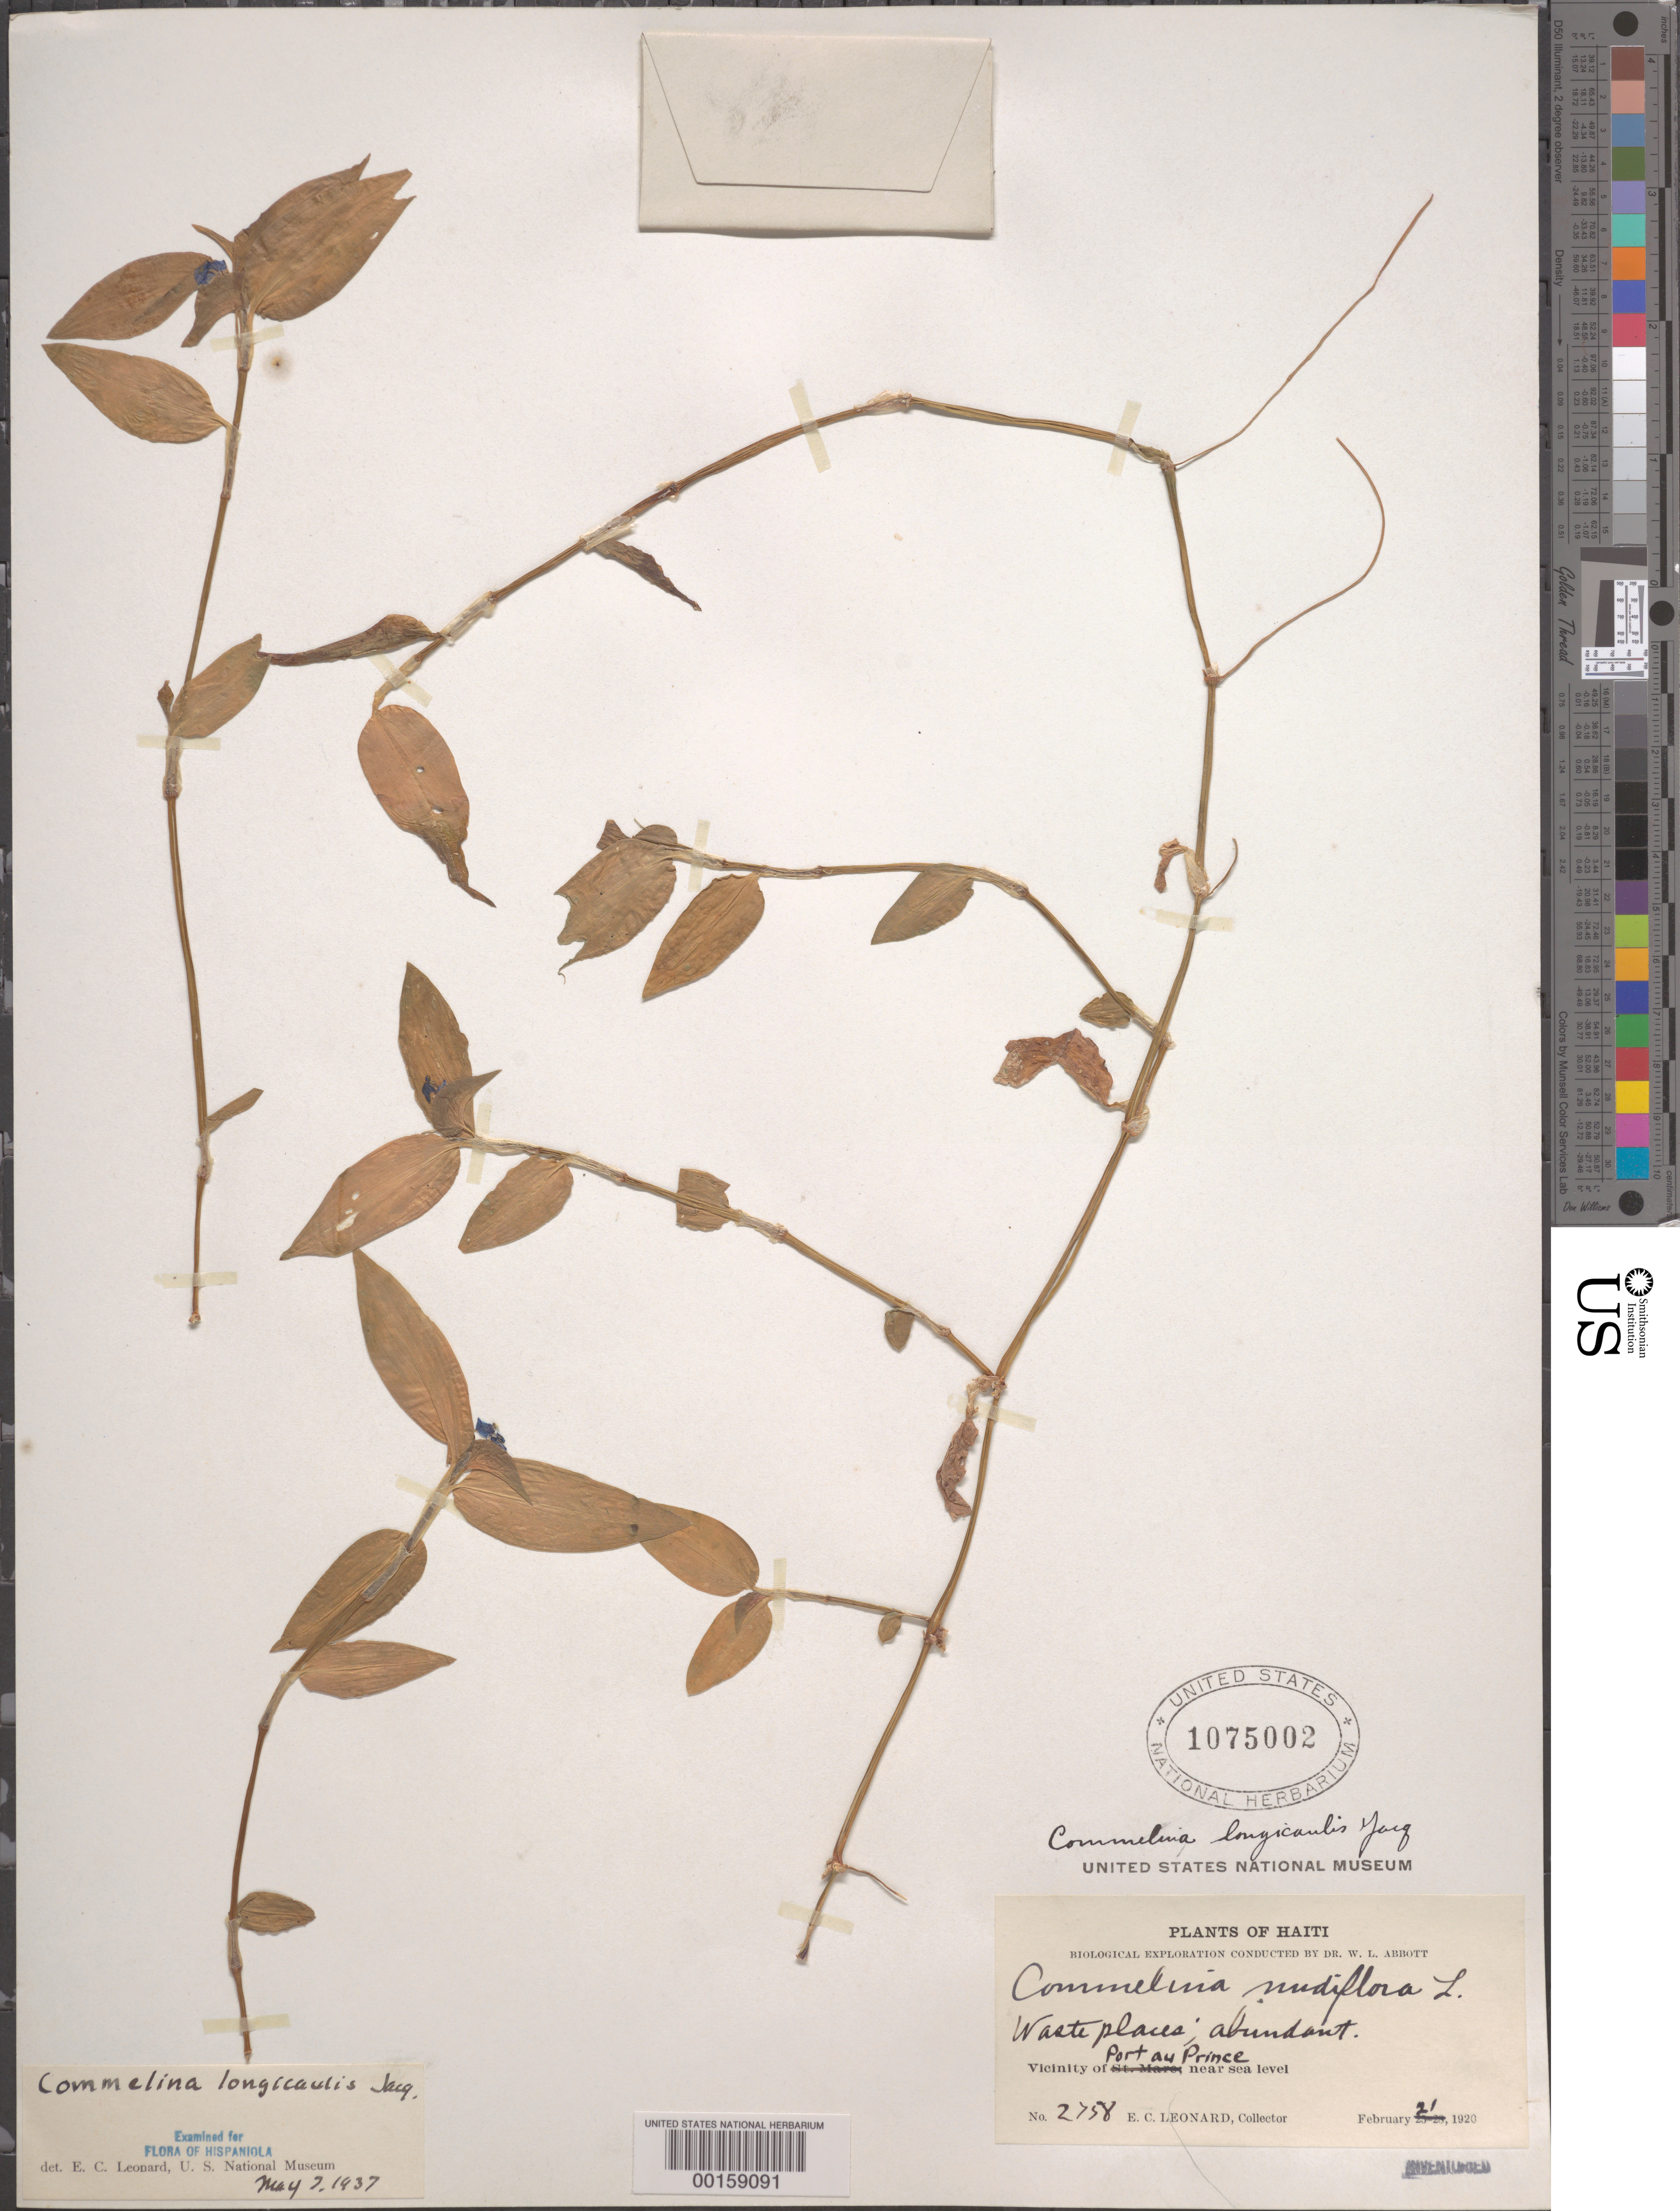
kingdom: Plantae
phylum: Tracheophyta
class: Liliopsida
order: Commelinales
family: Commelinaceae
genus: Commelina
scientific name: Commelina diffusa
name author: Burm. f.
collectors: E. C. Leonard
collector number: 2758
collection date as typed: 21 Feb 1920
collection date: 1920-02-21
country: Haiti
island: Hispaniola Island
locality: Port au prince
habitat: Waste places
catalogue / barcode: US 1075002